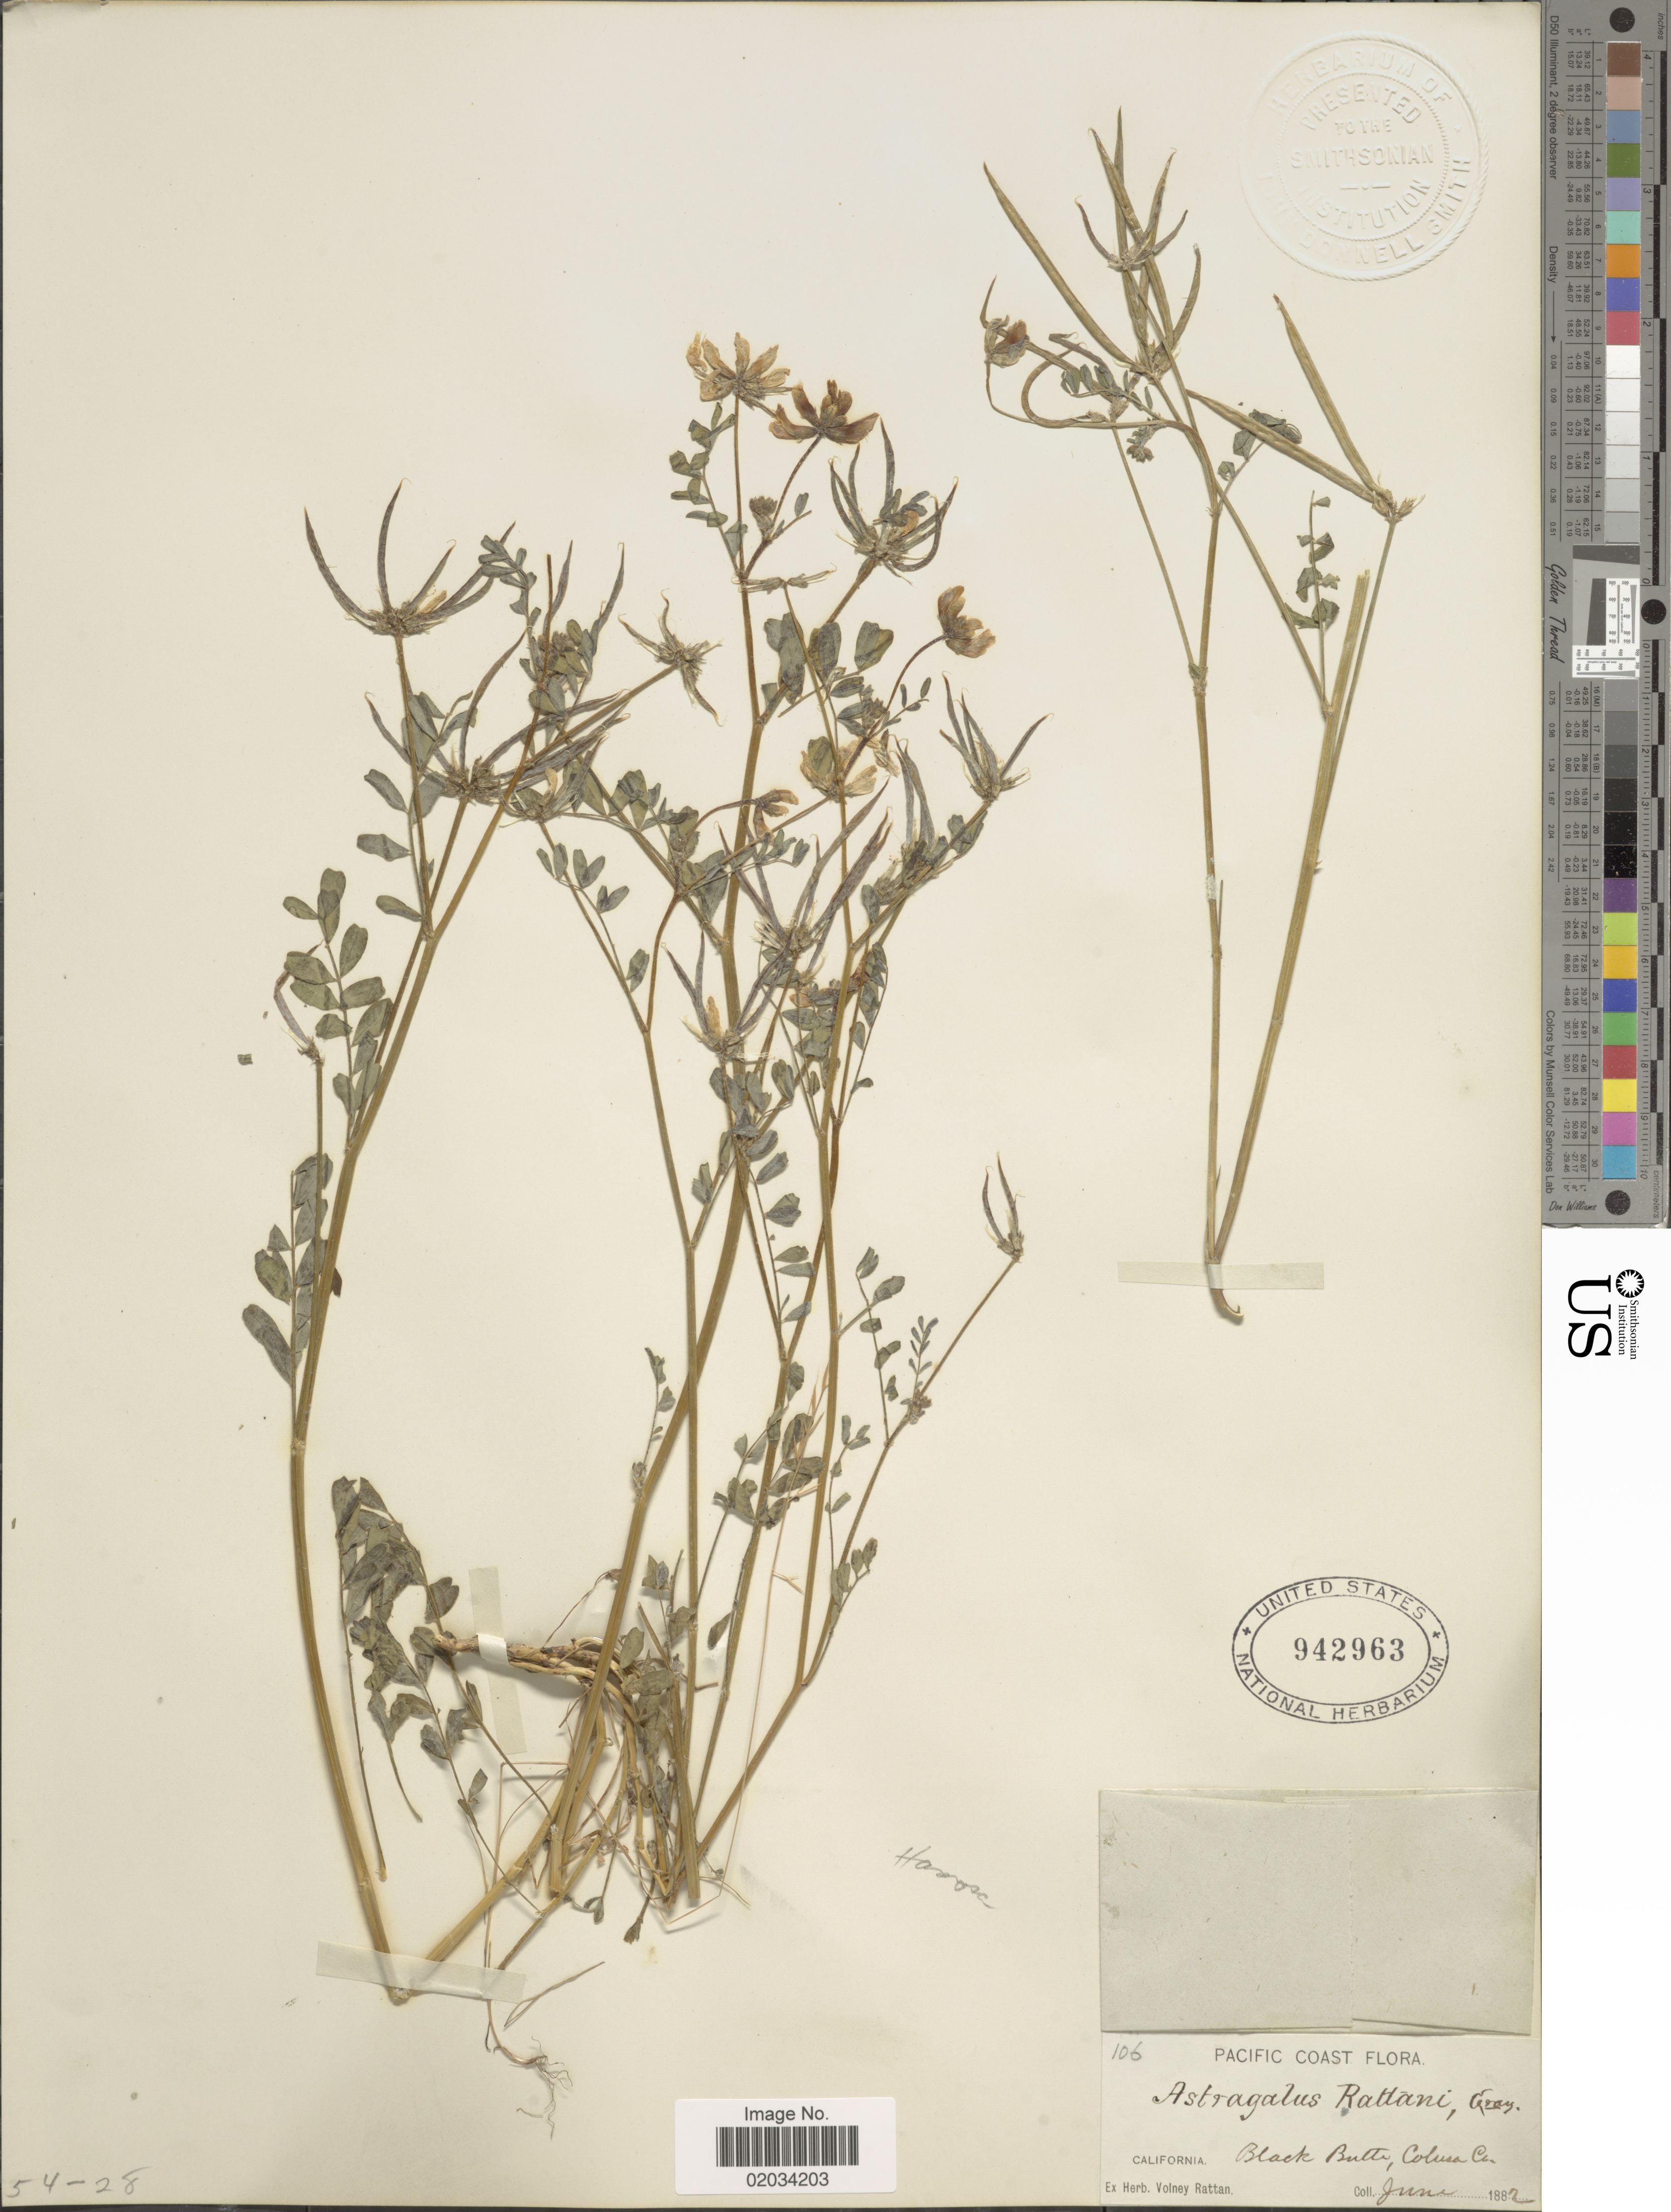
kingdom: Plantae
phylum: Tracheophyta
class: Magnoliopsida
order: Fabales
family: Fabaceae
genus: Astragalus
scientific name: Astragalus rattanii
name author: A. Gray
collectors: ex herb. Voiney Rattan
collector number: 106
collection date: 1897-06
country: United States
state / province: California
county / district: Colusa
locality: Pacific Coast, California, Black Butte, Colusa Co.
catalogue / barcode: US 942963